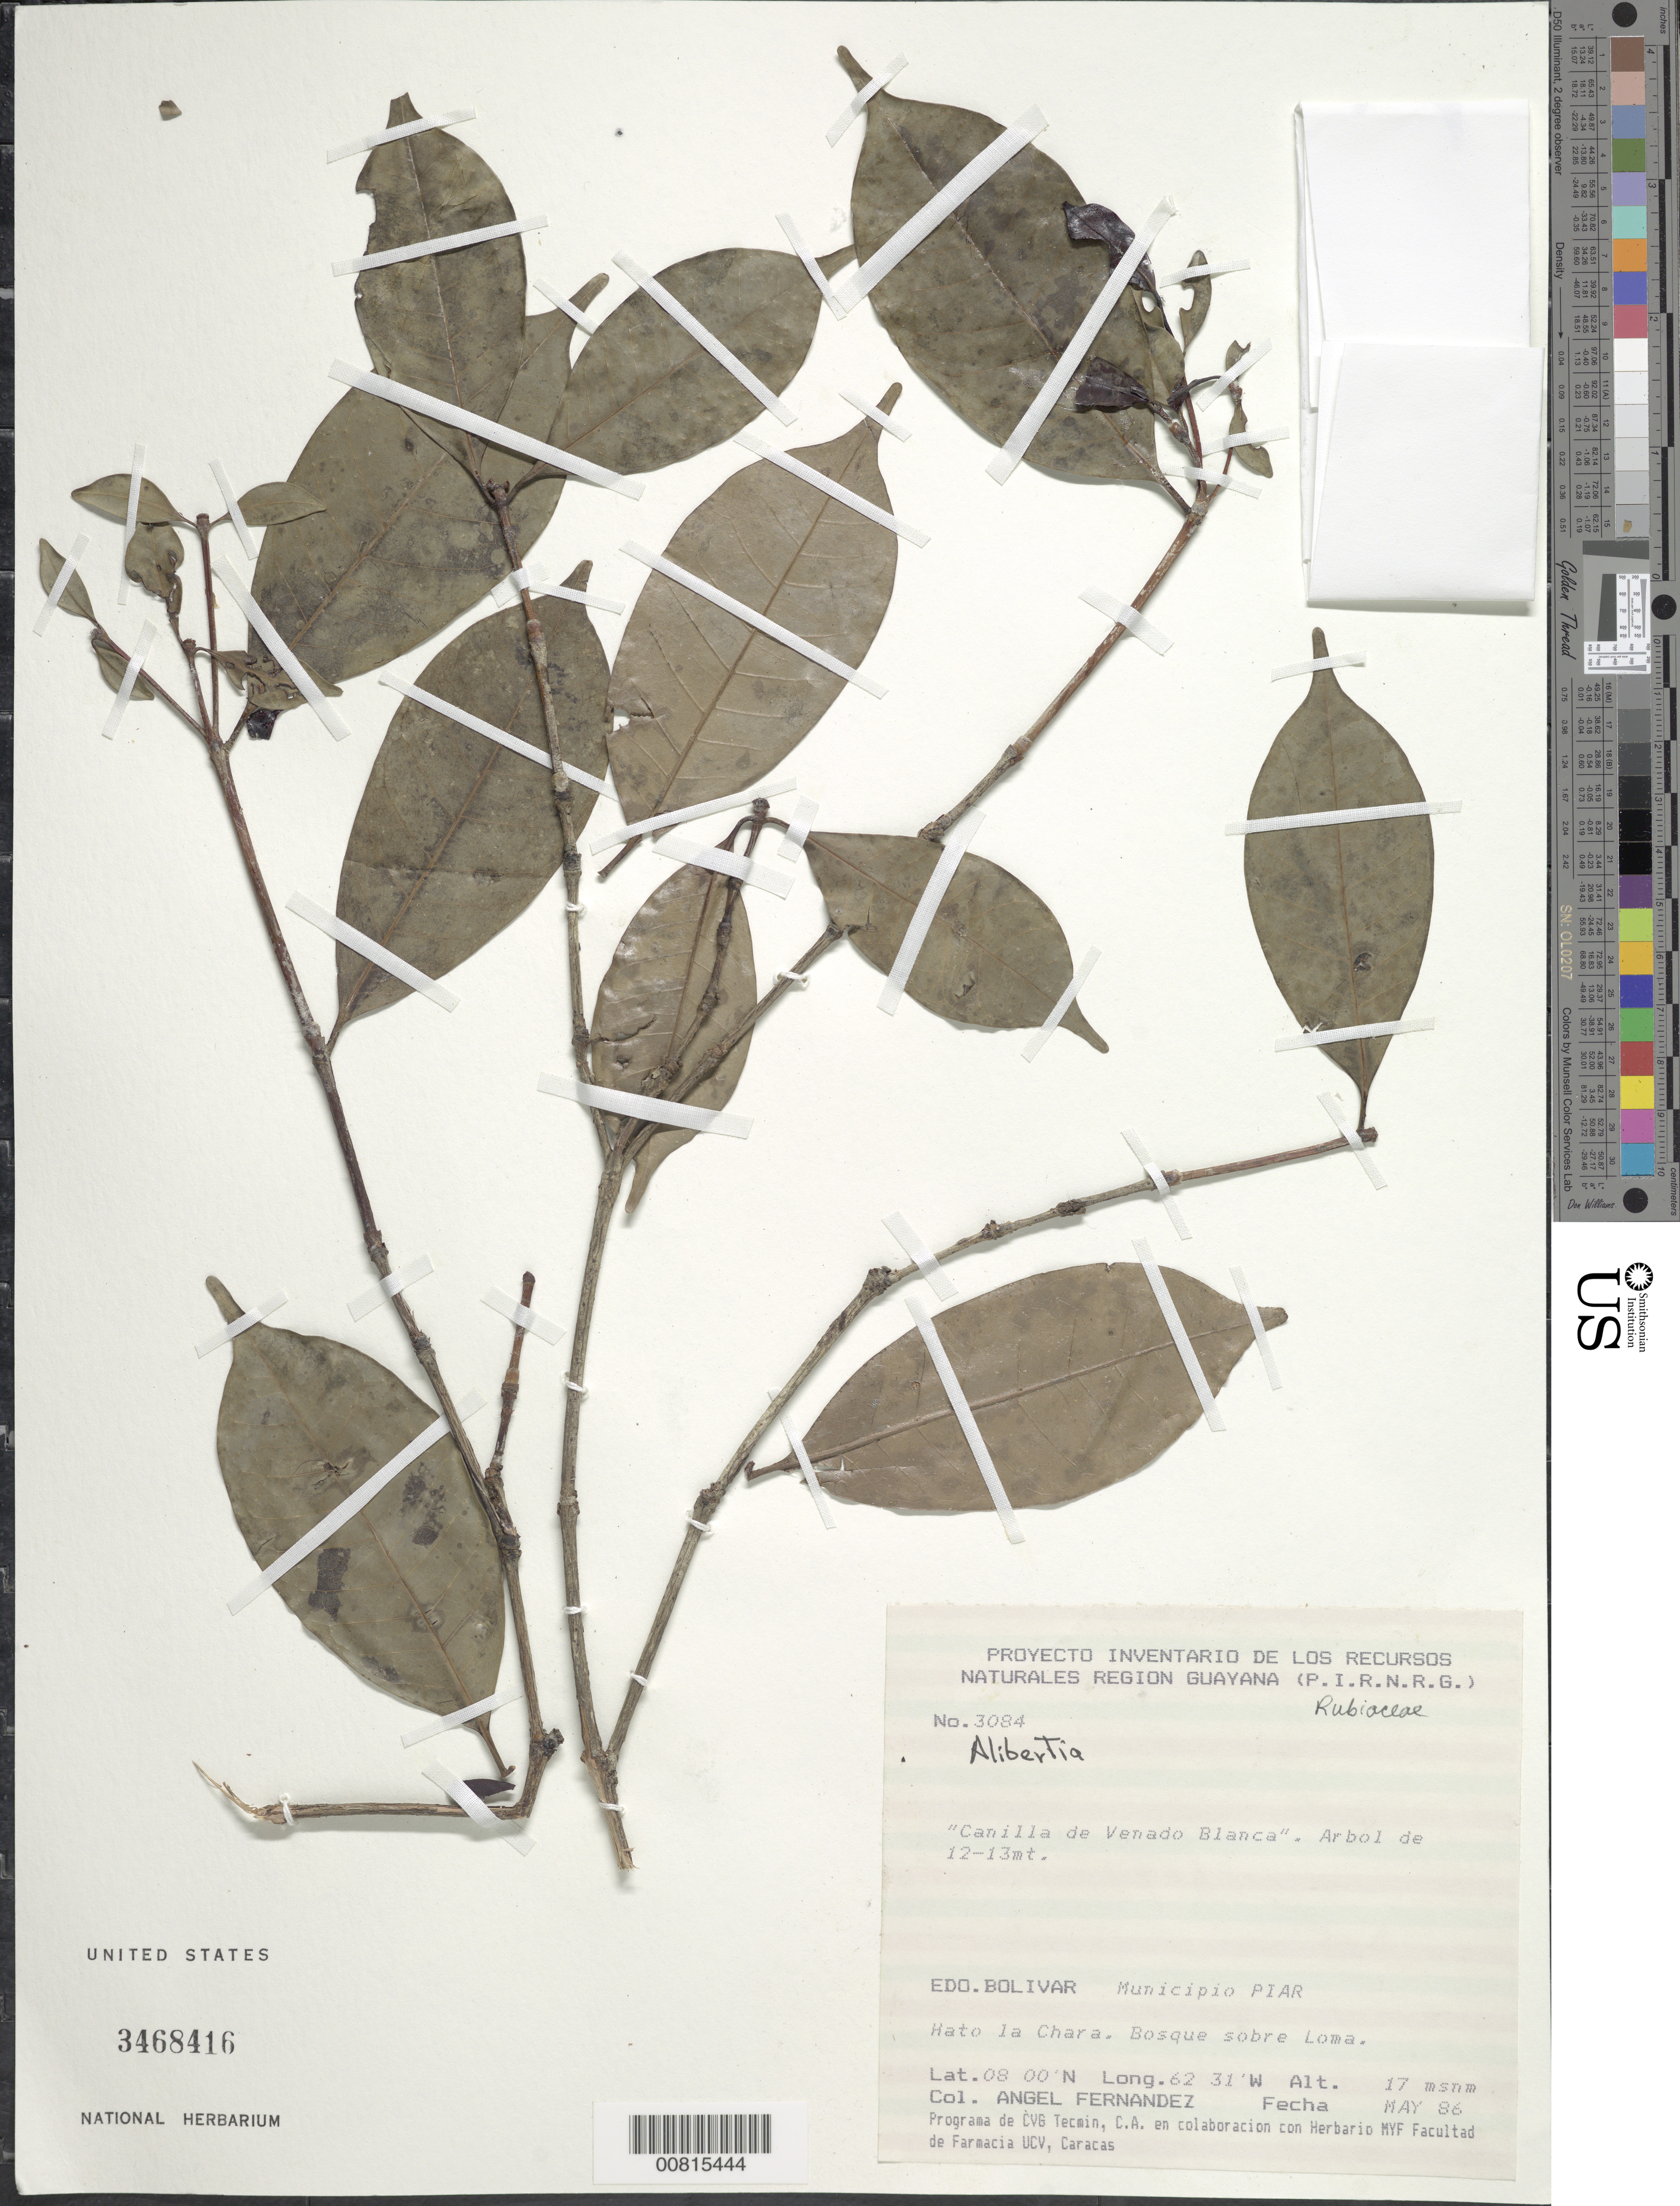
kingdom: Plantae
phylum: Tracheophyta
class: Magnoliopsida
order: Gentianales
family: Rubiaceae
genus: Alibertia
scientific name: Alibertia sp.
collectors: A. Fernández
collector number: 3084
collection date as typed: May-86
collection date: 1986-05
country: Venezuela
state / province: Bolívar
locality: Mun. Piar, Hato la Chara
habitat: Bosque sobre loma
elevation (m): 17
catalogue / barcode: US 3468416